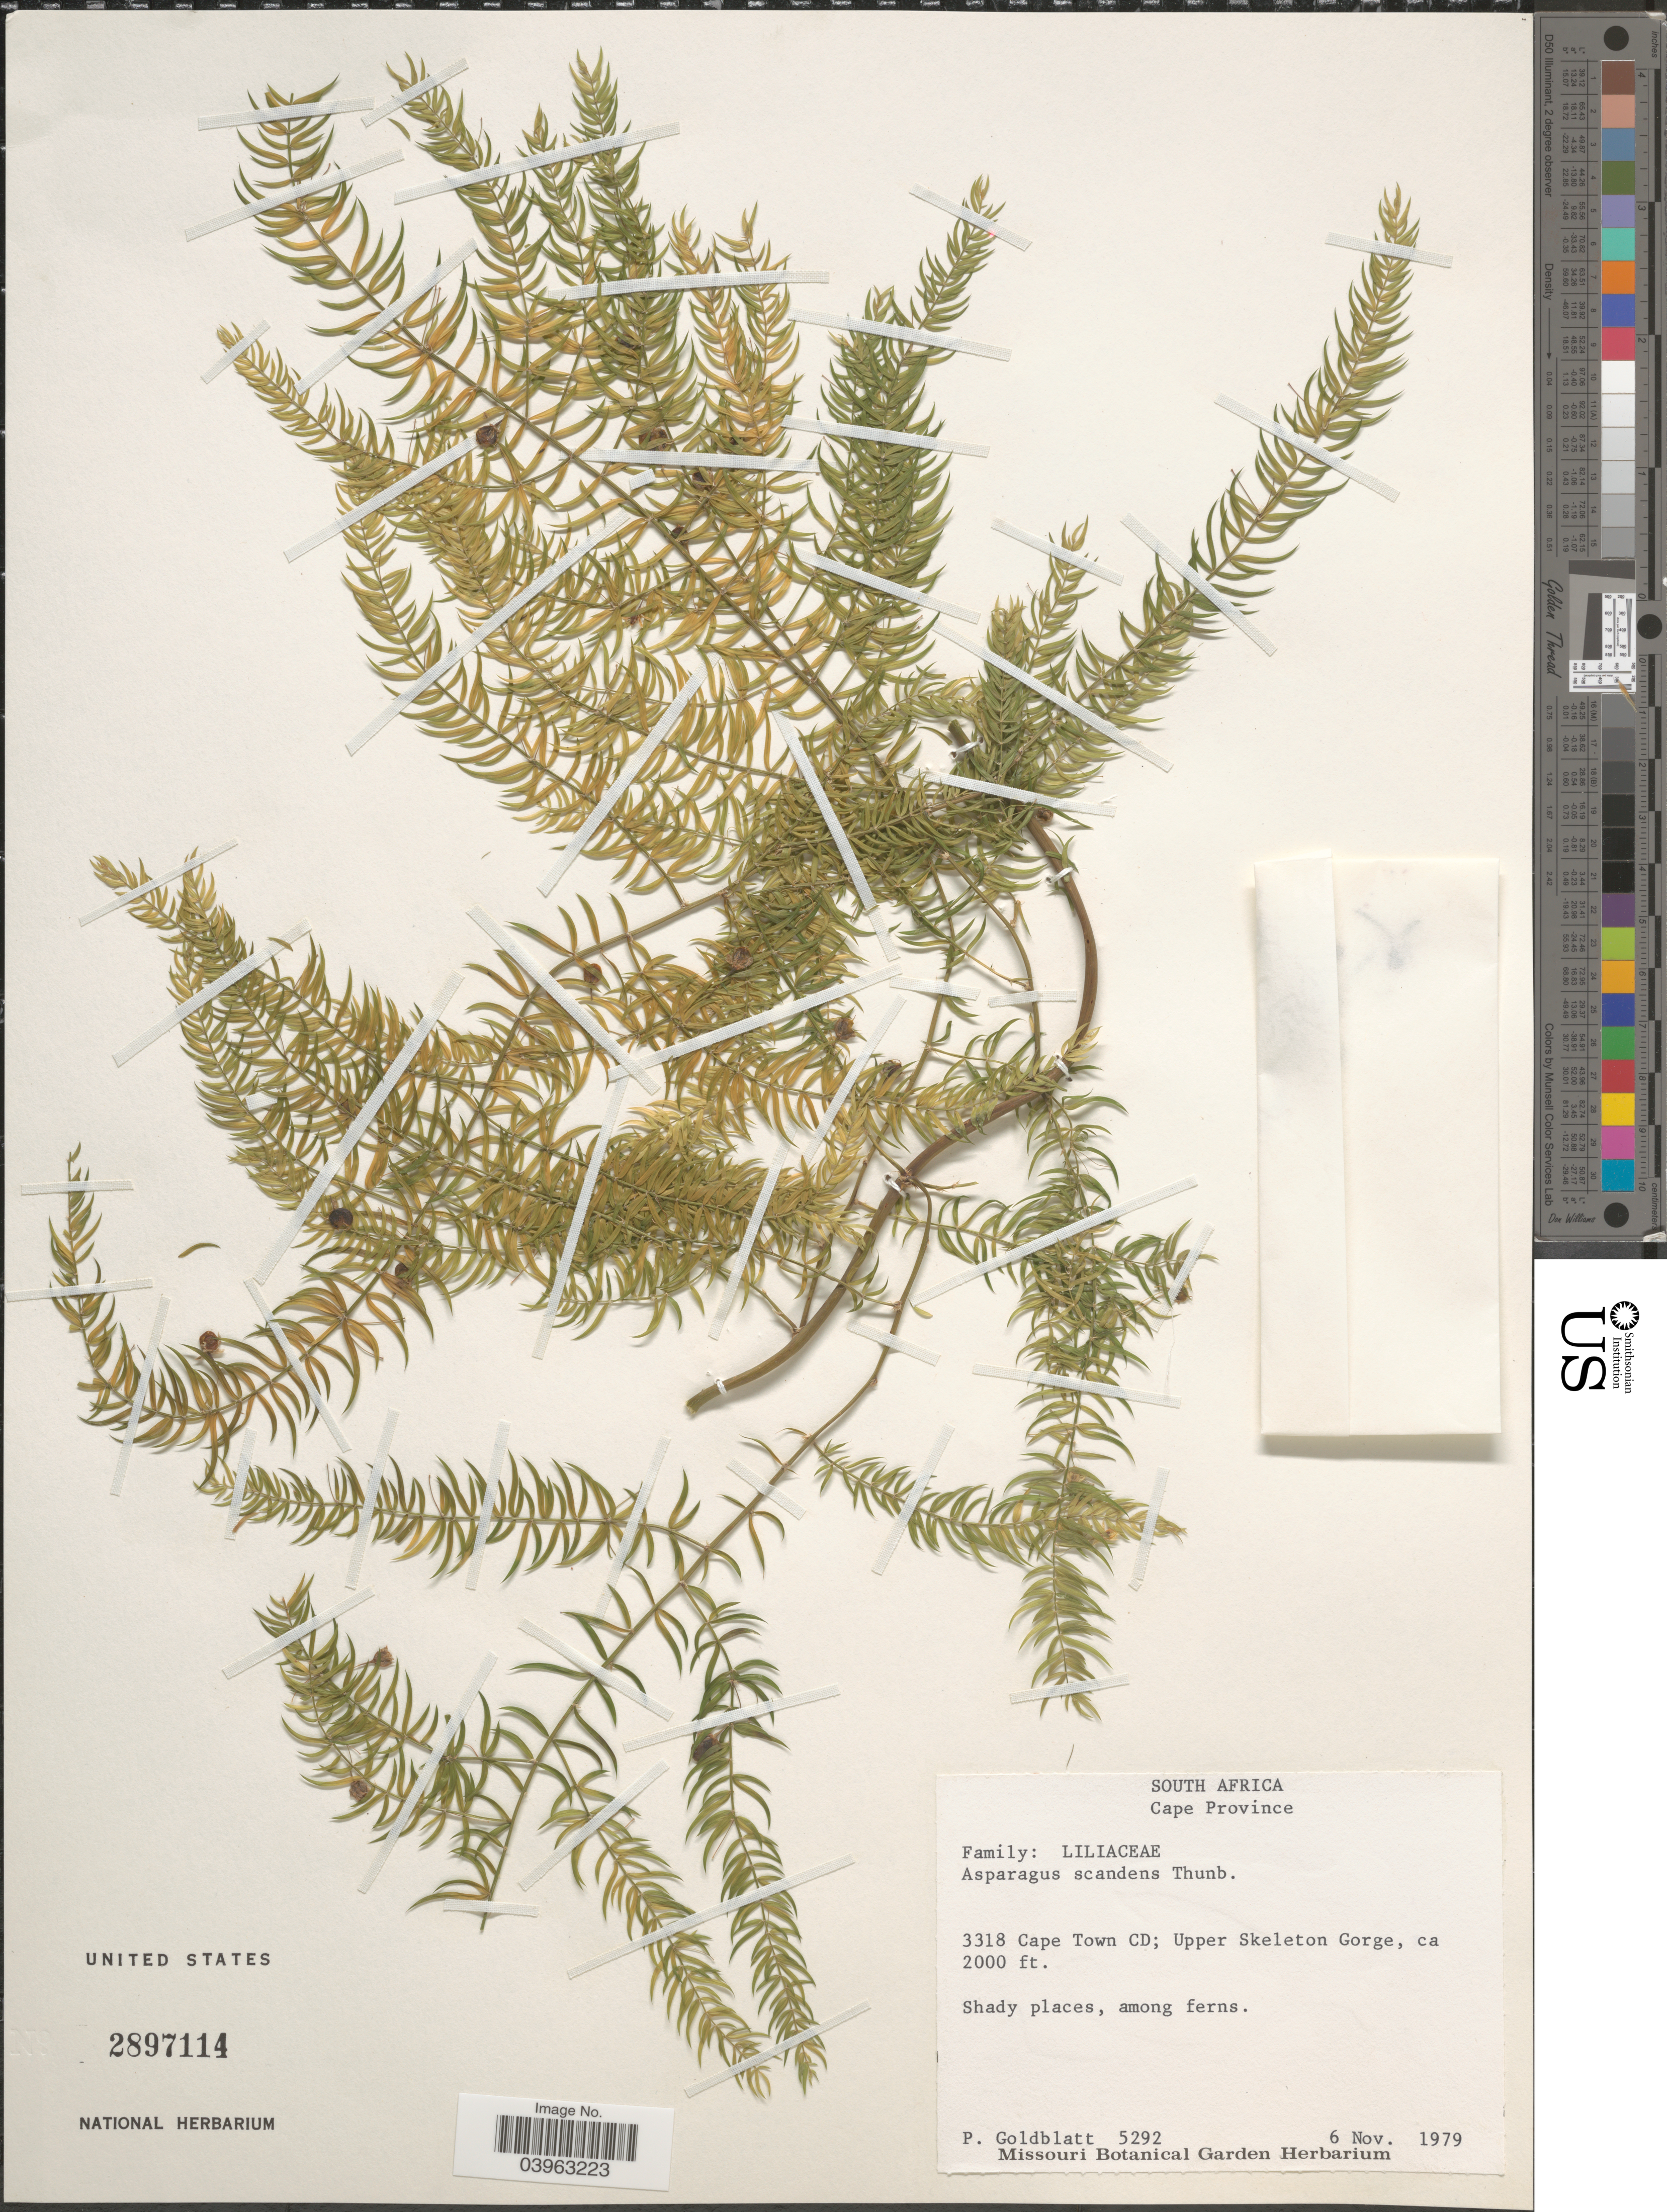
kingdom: Plantae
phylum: Tracheophyta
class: Liliopsida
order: Asparagales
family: Asparagaceae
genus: Asparagus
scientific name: Asparagus scandens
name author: Thunb.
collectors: P. Goldblatt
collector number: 5292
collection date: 1979-11-06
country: South Africa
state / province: Western Cape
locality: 3318 Cape Town CD; Upper Skeleton Gorge.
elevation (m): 610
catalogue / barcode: US 2897114